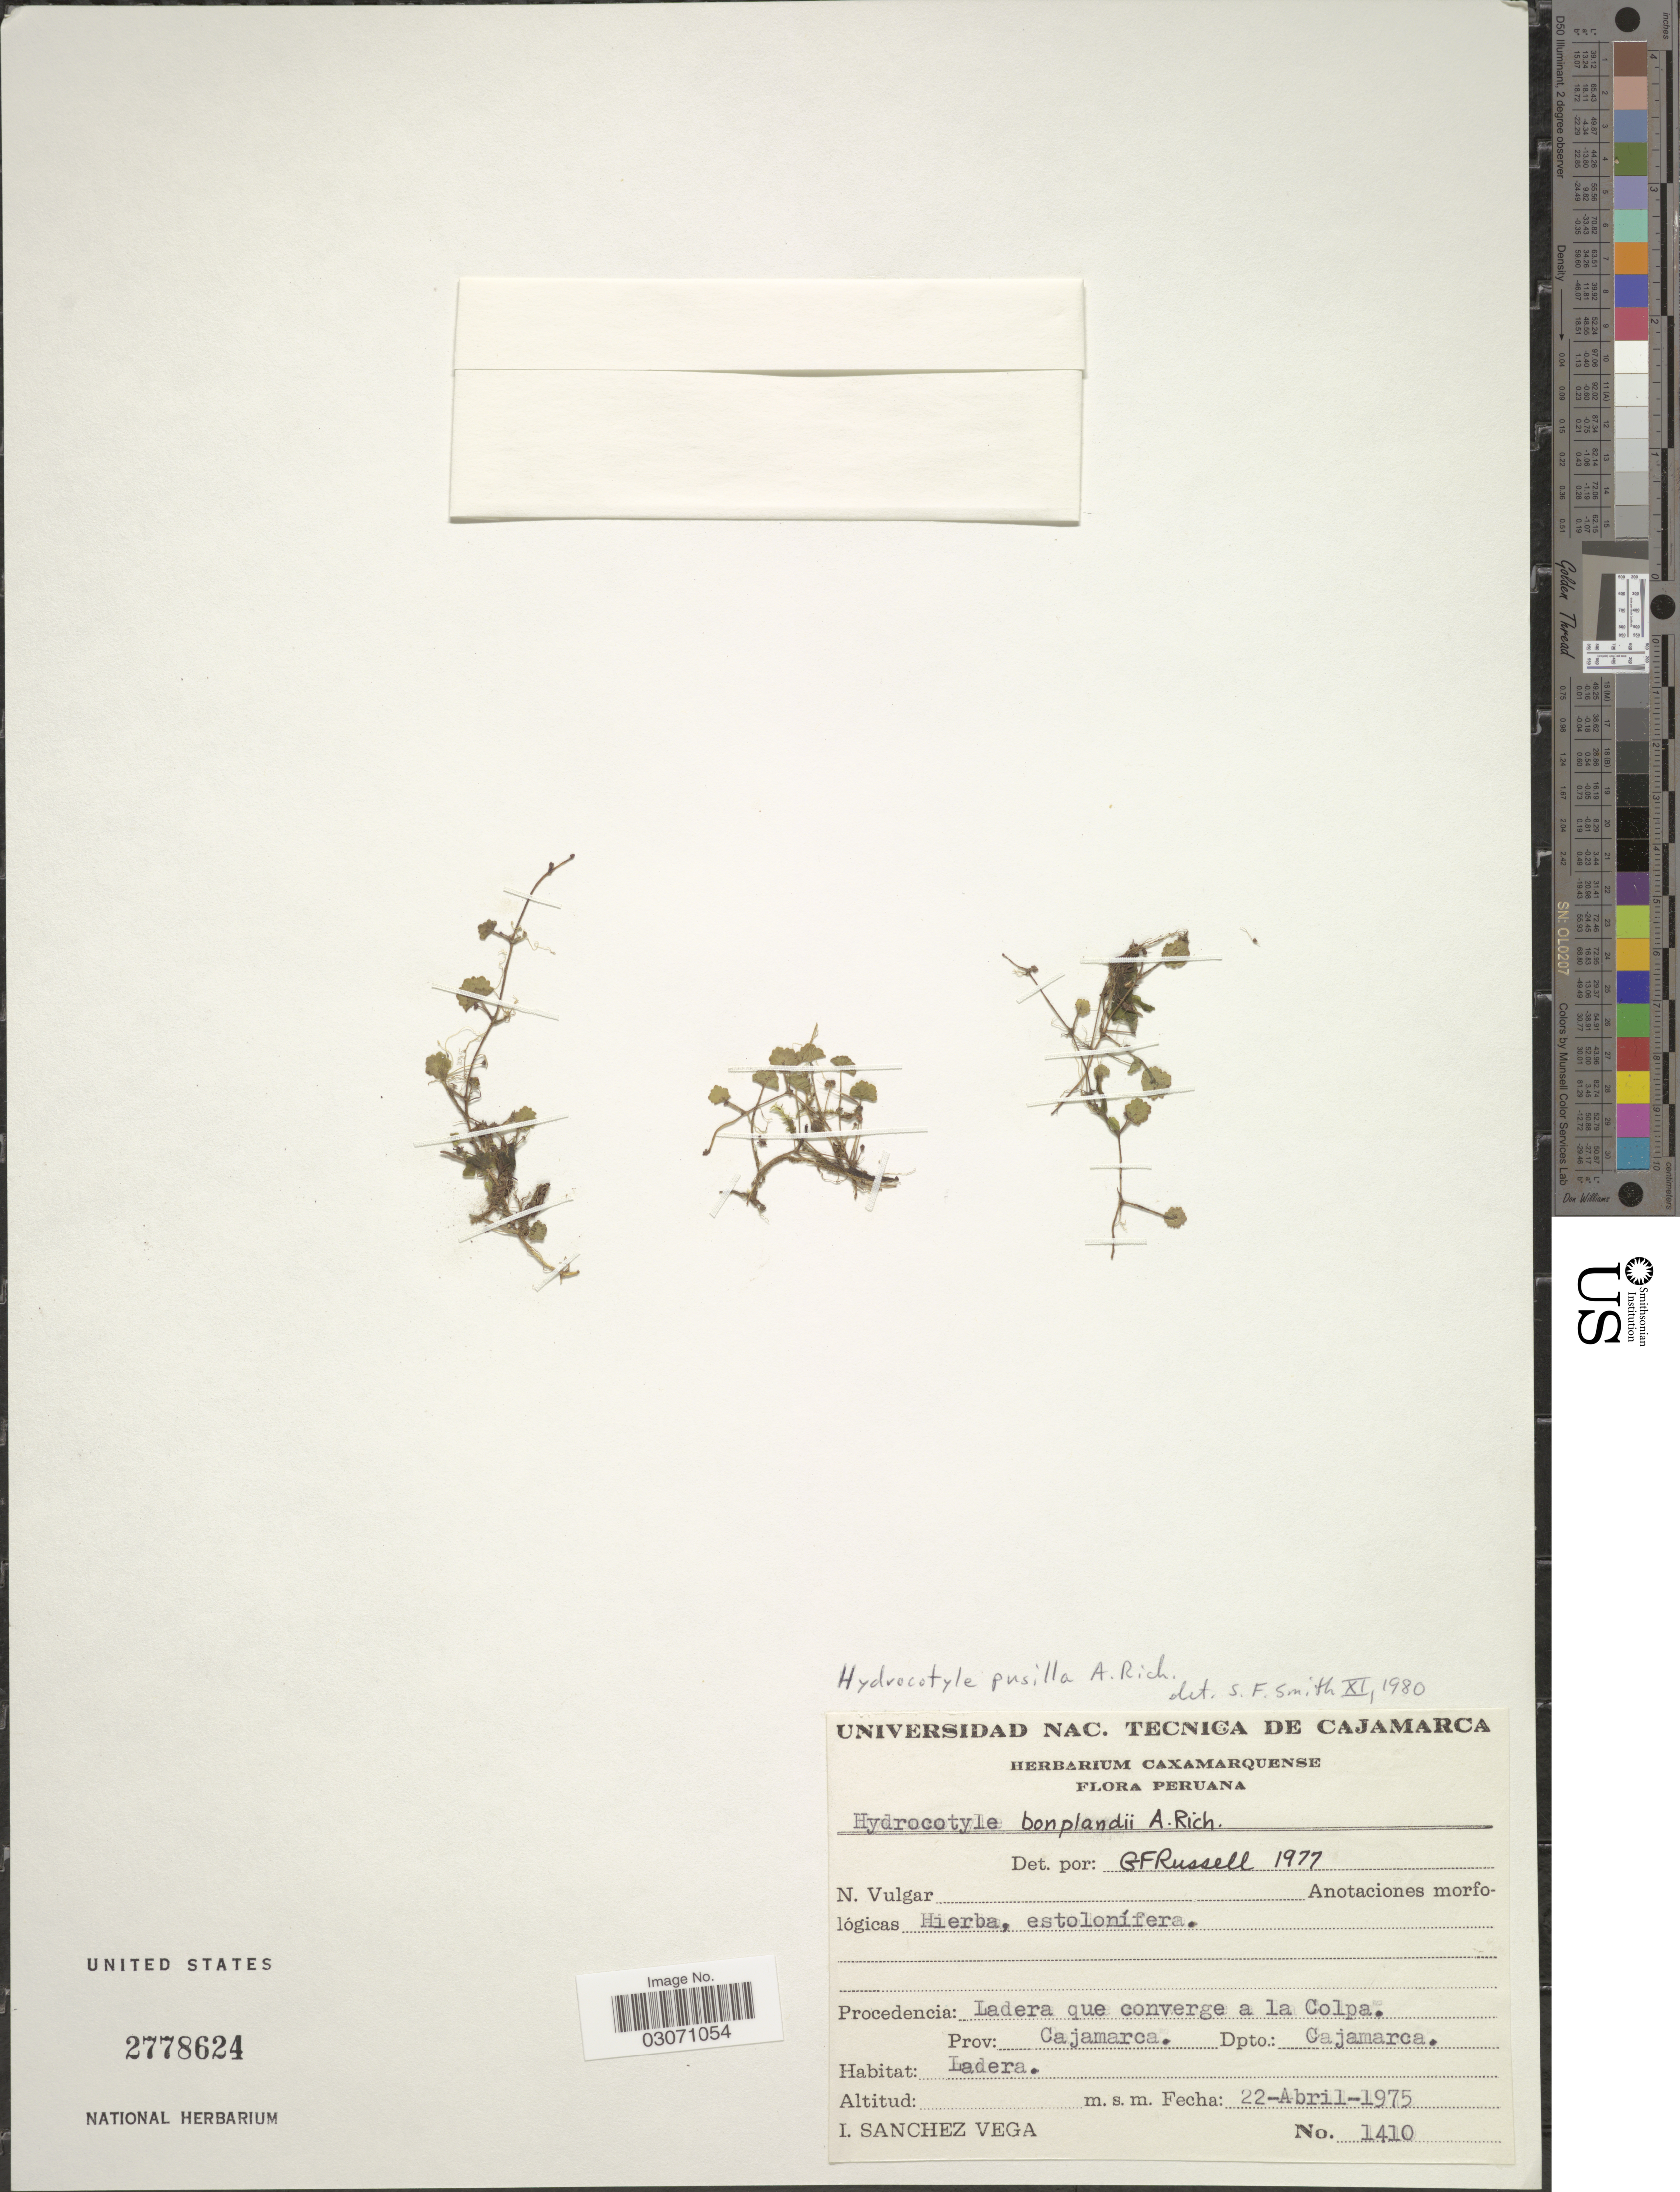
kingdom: Plantae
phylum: Tracheophyta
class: Magnoliopsida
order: Apiales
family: Araliaceae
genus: Hydrocotyle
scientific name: Hydrocotyle pusilla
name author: A. Rich.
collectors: I. Sánchez Vega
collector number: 1410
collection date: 1975-04-22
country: Peru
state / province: Cajamarca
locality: Procedencia: Ladera que converge a la Colpa, Prov: Cajamarca, Dpto.: Cajamarca.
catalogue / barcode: US 2778624